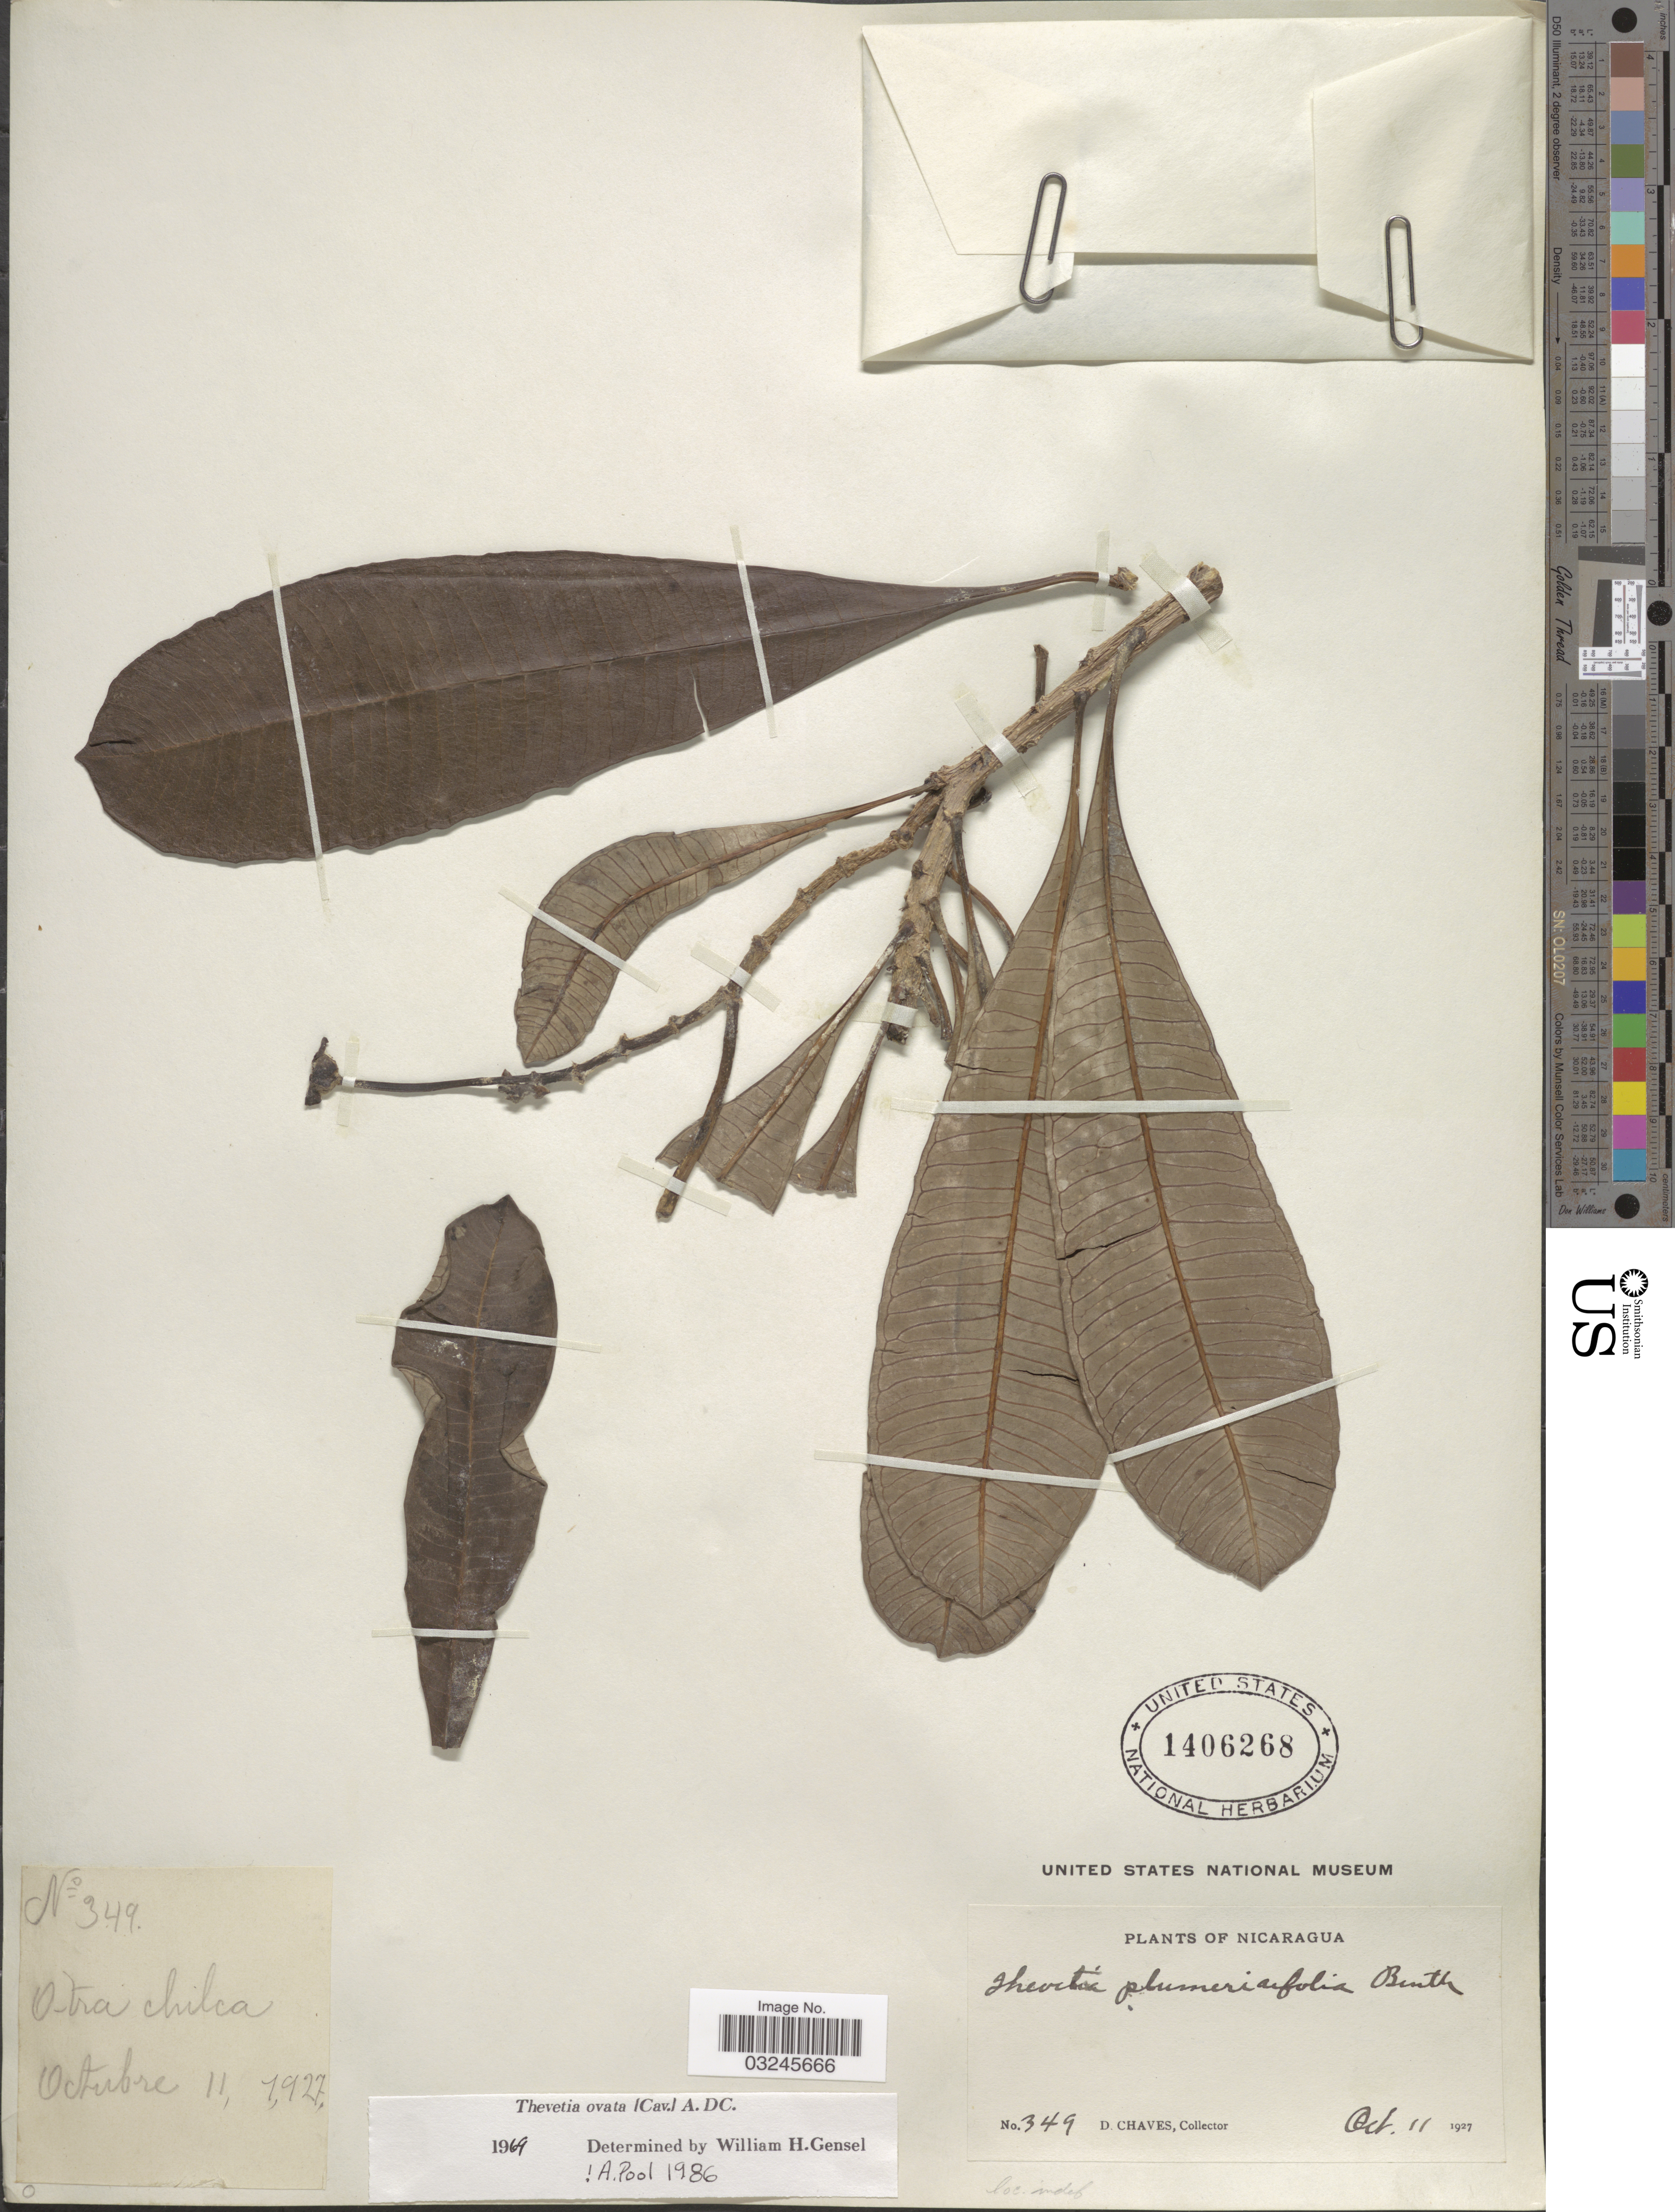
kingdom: Plantae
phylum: Tracheophyta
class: Magnoliopsida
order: Gentianales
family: Apocynaceae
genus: Thevetia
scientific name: Thevetia ovata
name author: (Cav.) A. DC.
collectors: D. Chaves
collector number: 349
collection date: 1927-10-11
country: Nicaragua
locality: Otra chilca [unsure placement].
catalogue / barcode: US 1406268